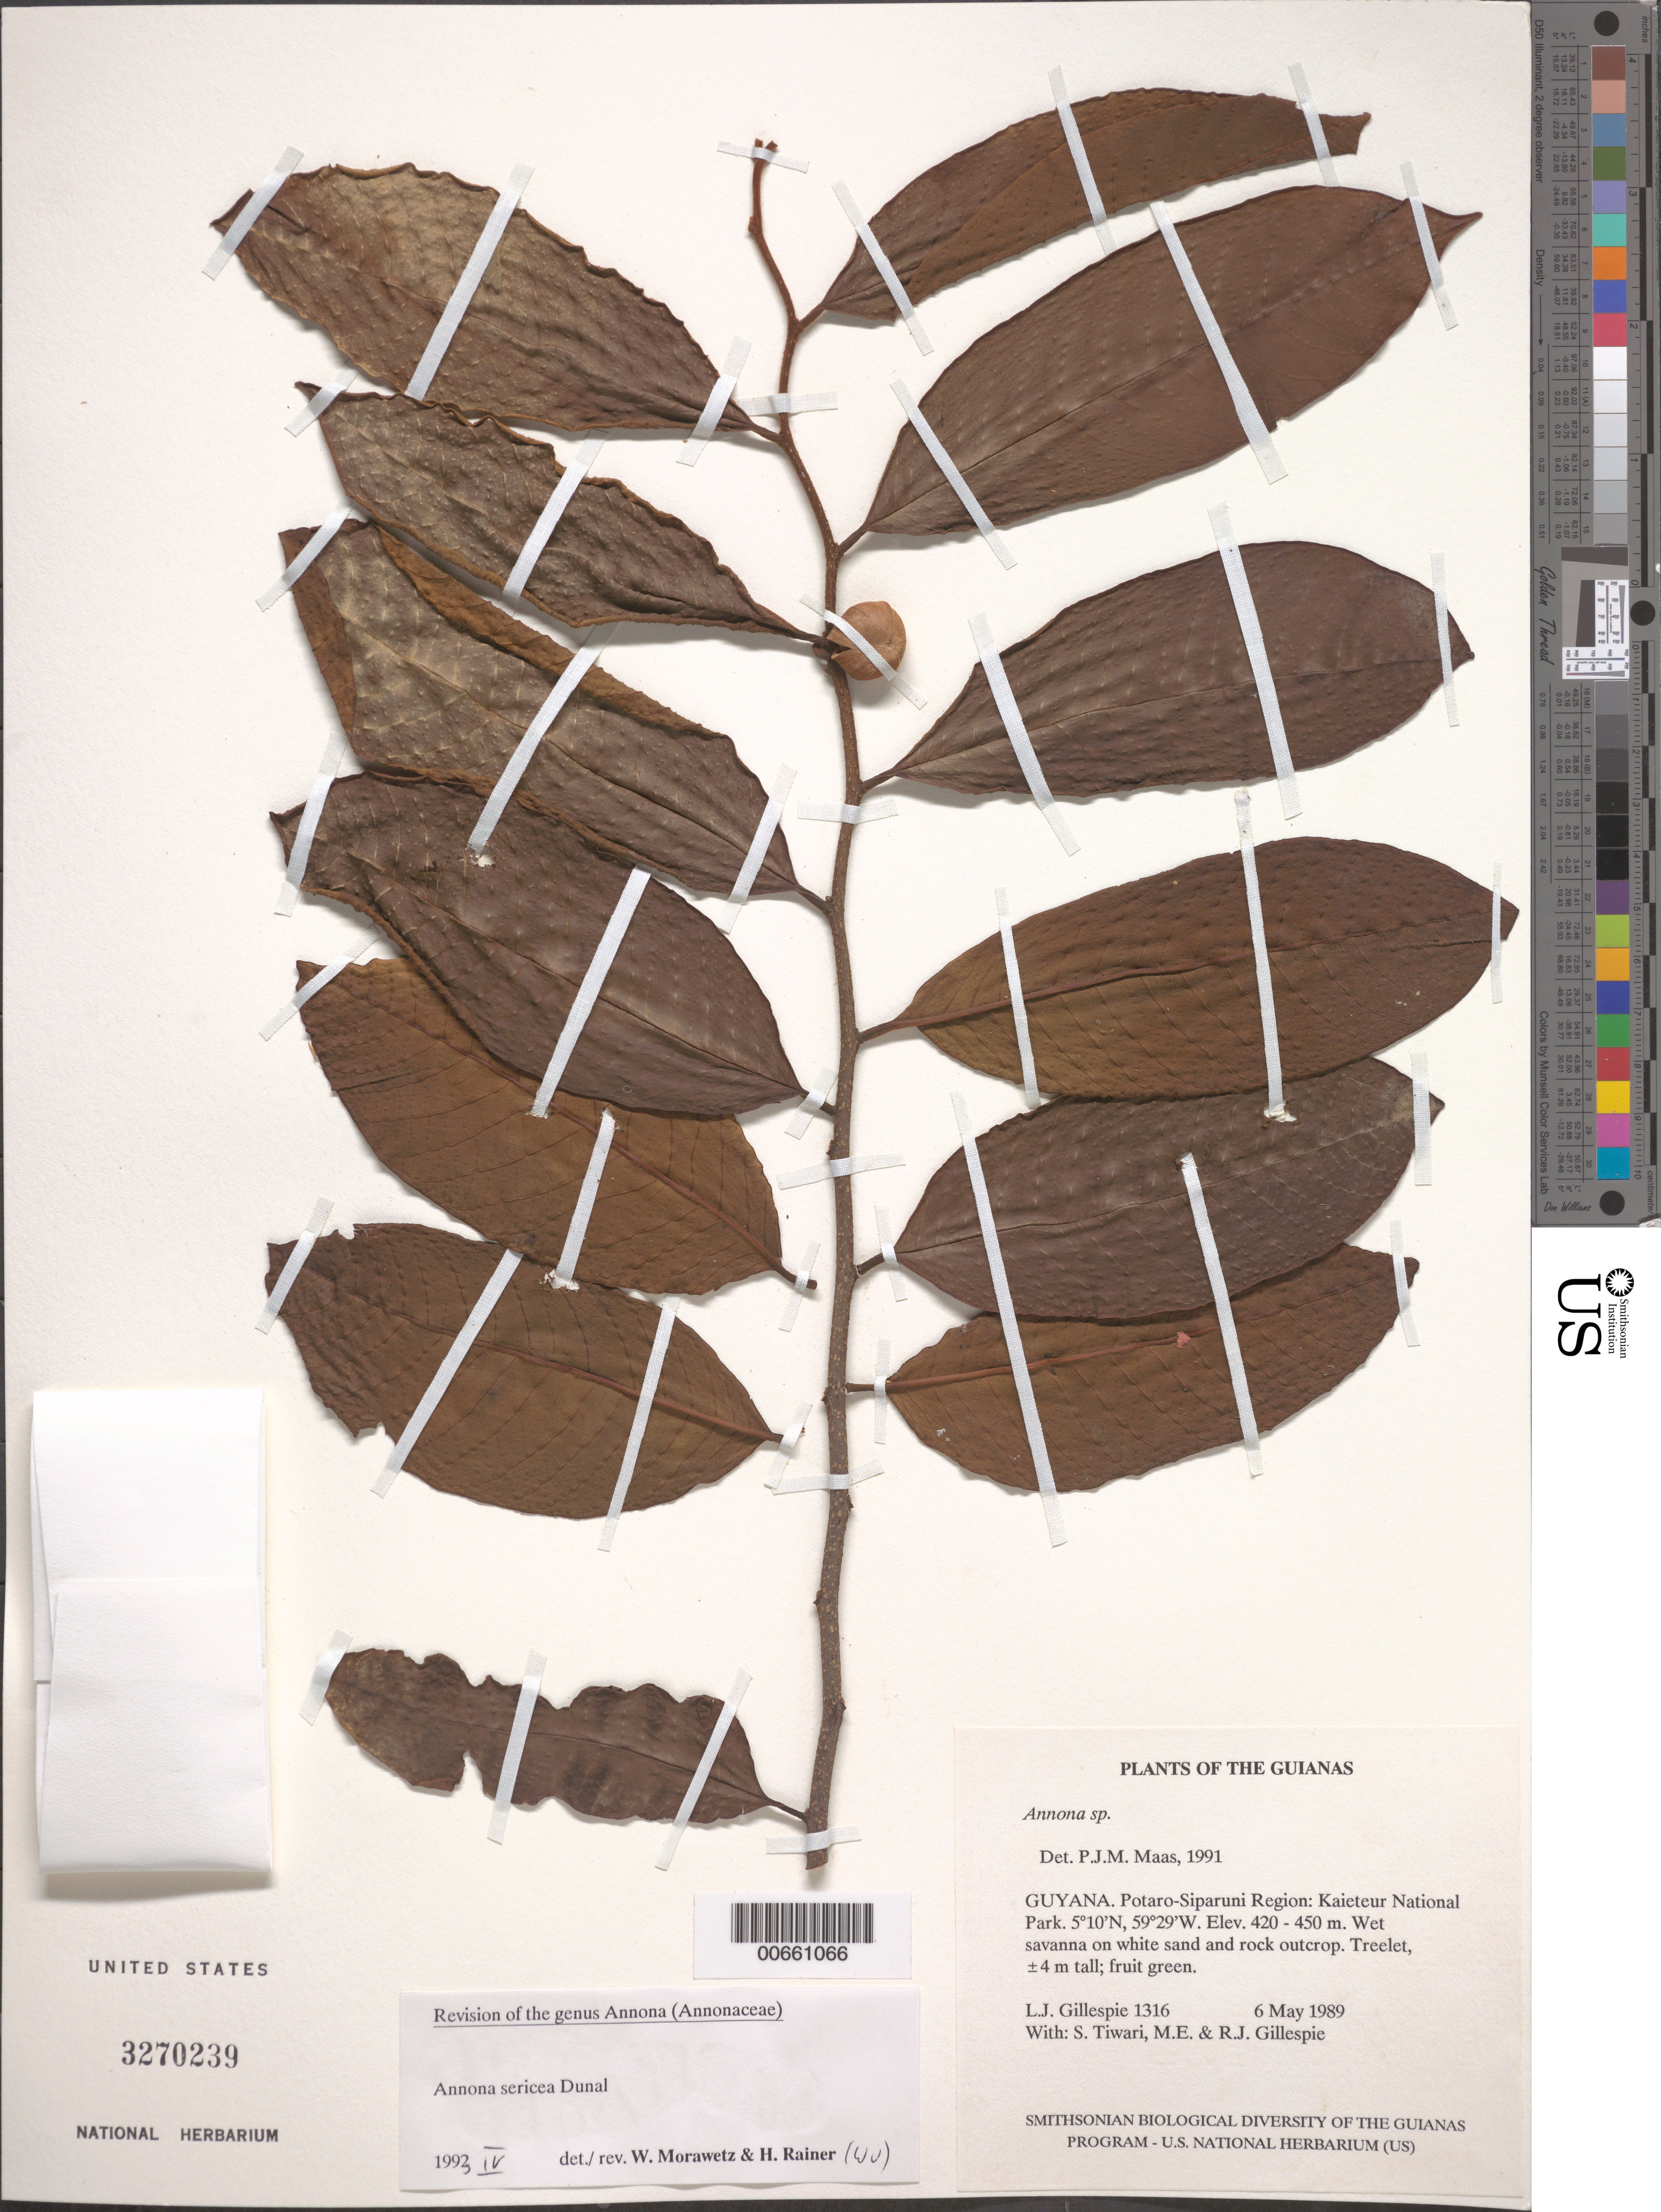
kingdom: Plantae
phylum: Tracheophyta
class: Magnoliopsida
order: Magnoliales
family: Annonaceae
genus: Annona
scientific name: Annona sericea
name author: Dunal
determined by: Morawetz, W. & Rainer, H.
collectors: L. J. Gillespie, S. Tiwari, M. Gillespie & R. Gillespie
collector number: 1316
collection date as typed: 6 May 1989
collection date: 1989-05-06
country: Guyana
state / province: Potaro-Siparuni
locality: Kaieteur National Park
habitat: Wet savanna on white sand and rock outcrop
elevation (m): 420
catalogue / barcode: US 3270239